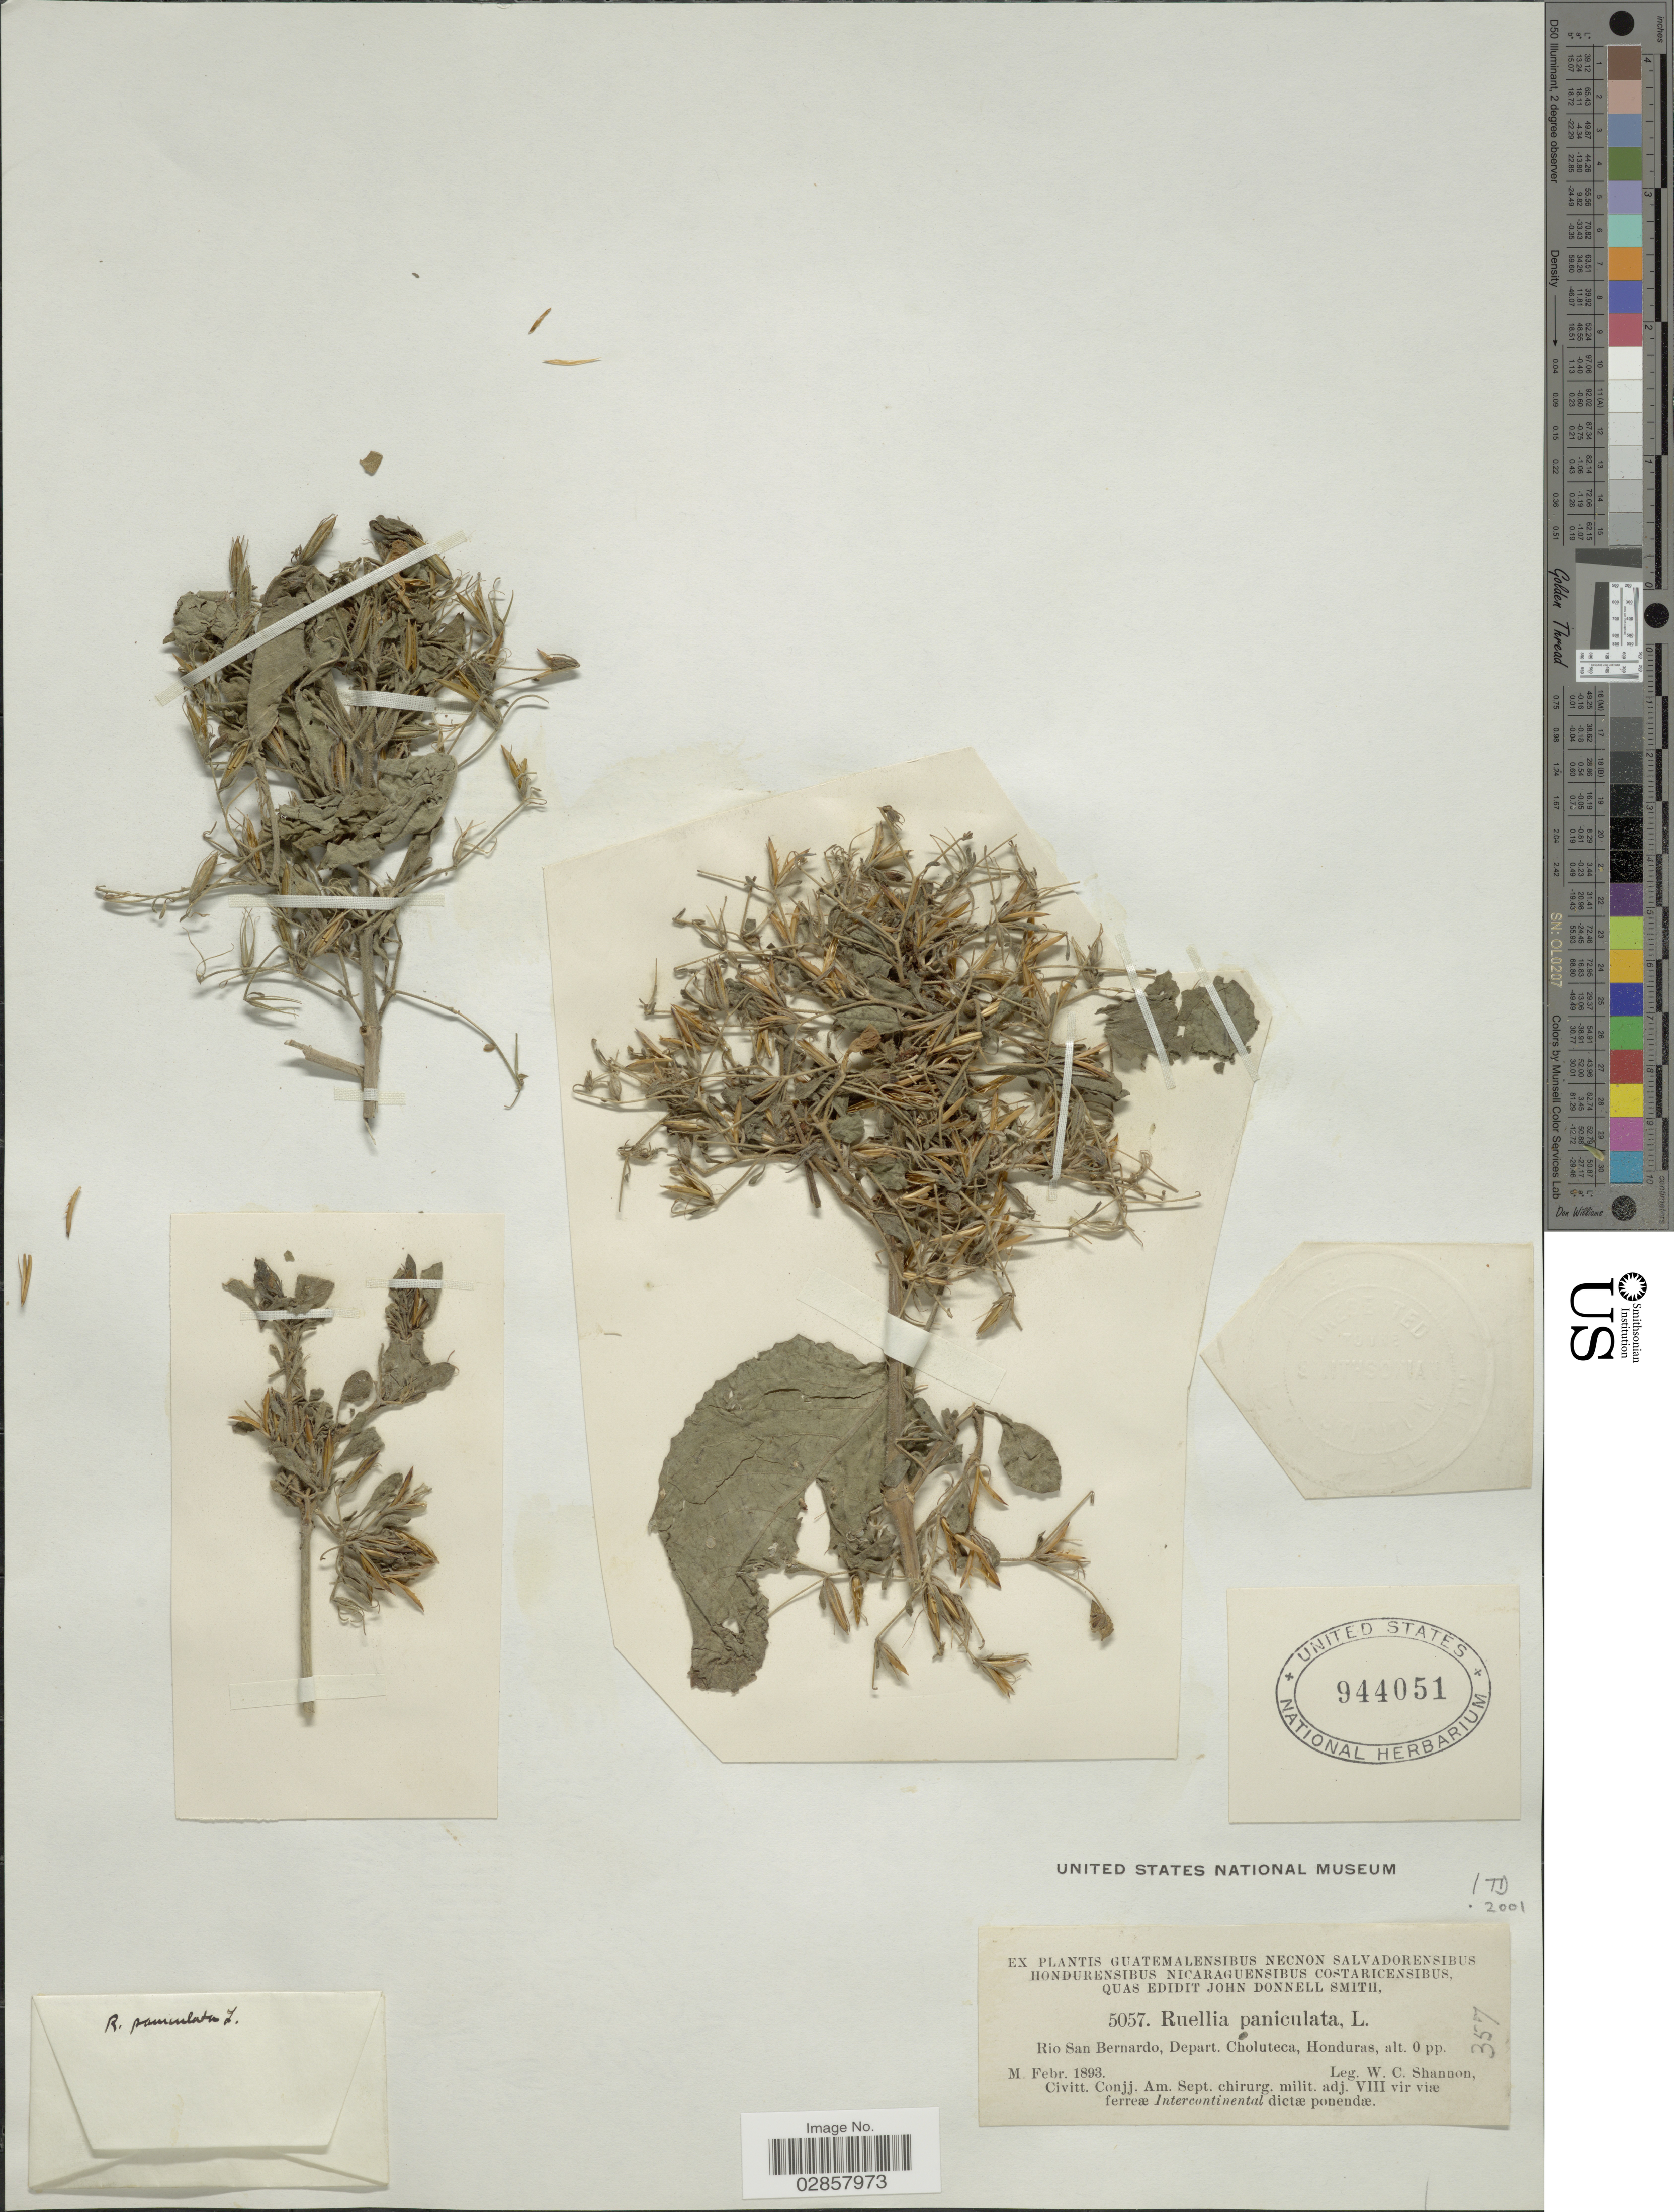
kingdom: Plantae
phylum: Tracheophyta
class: Magnoliopsida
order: Lamiales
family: Acanthaceae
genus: Ruellia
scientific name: Ruellia paniculata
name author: L.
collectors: W. C. Shannon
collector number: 5057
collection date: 1893-02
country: Honduras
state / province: Choluteca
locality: Rio San Beranrdo, Depart. Choluteca.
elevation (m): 0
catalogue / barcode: US 944051